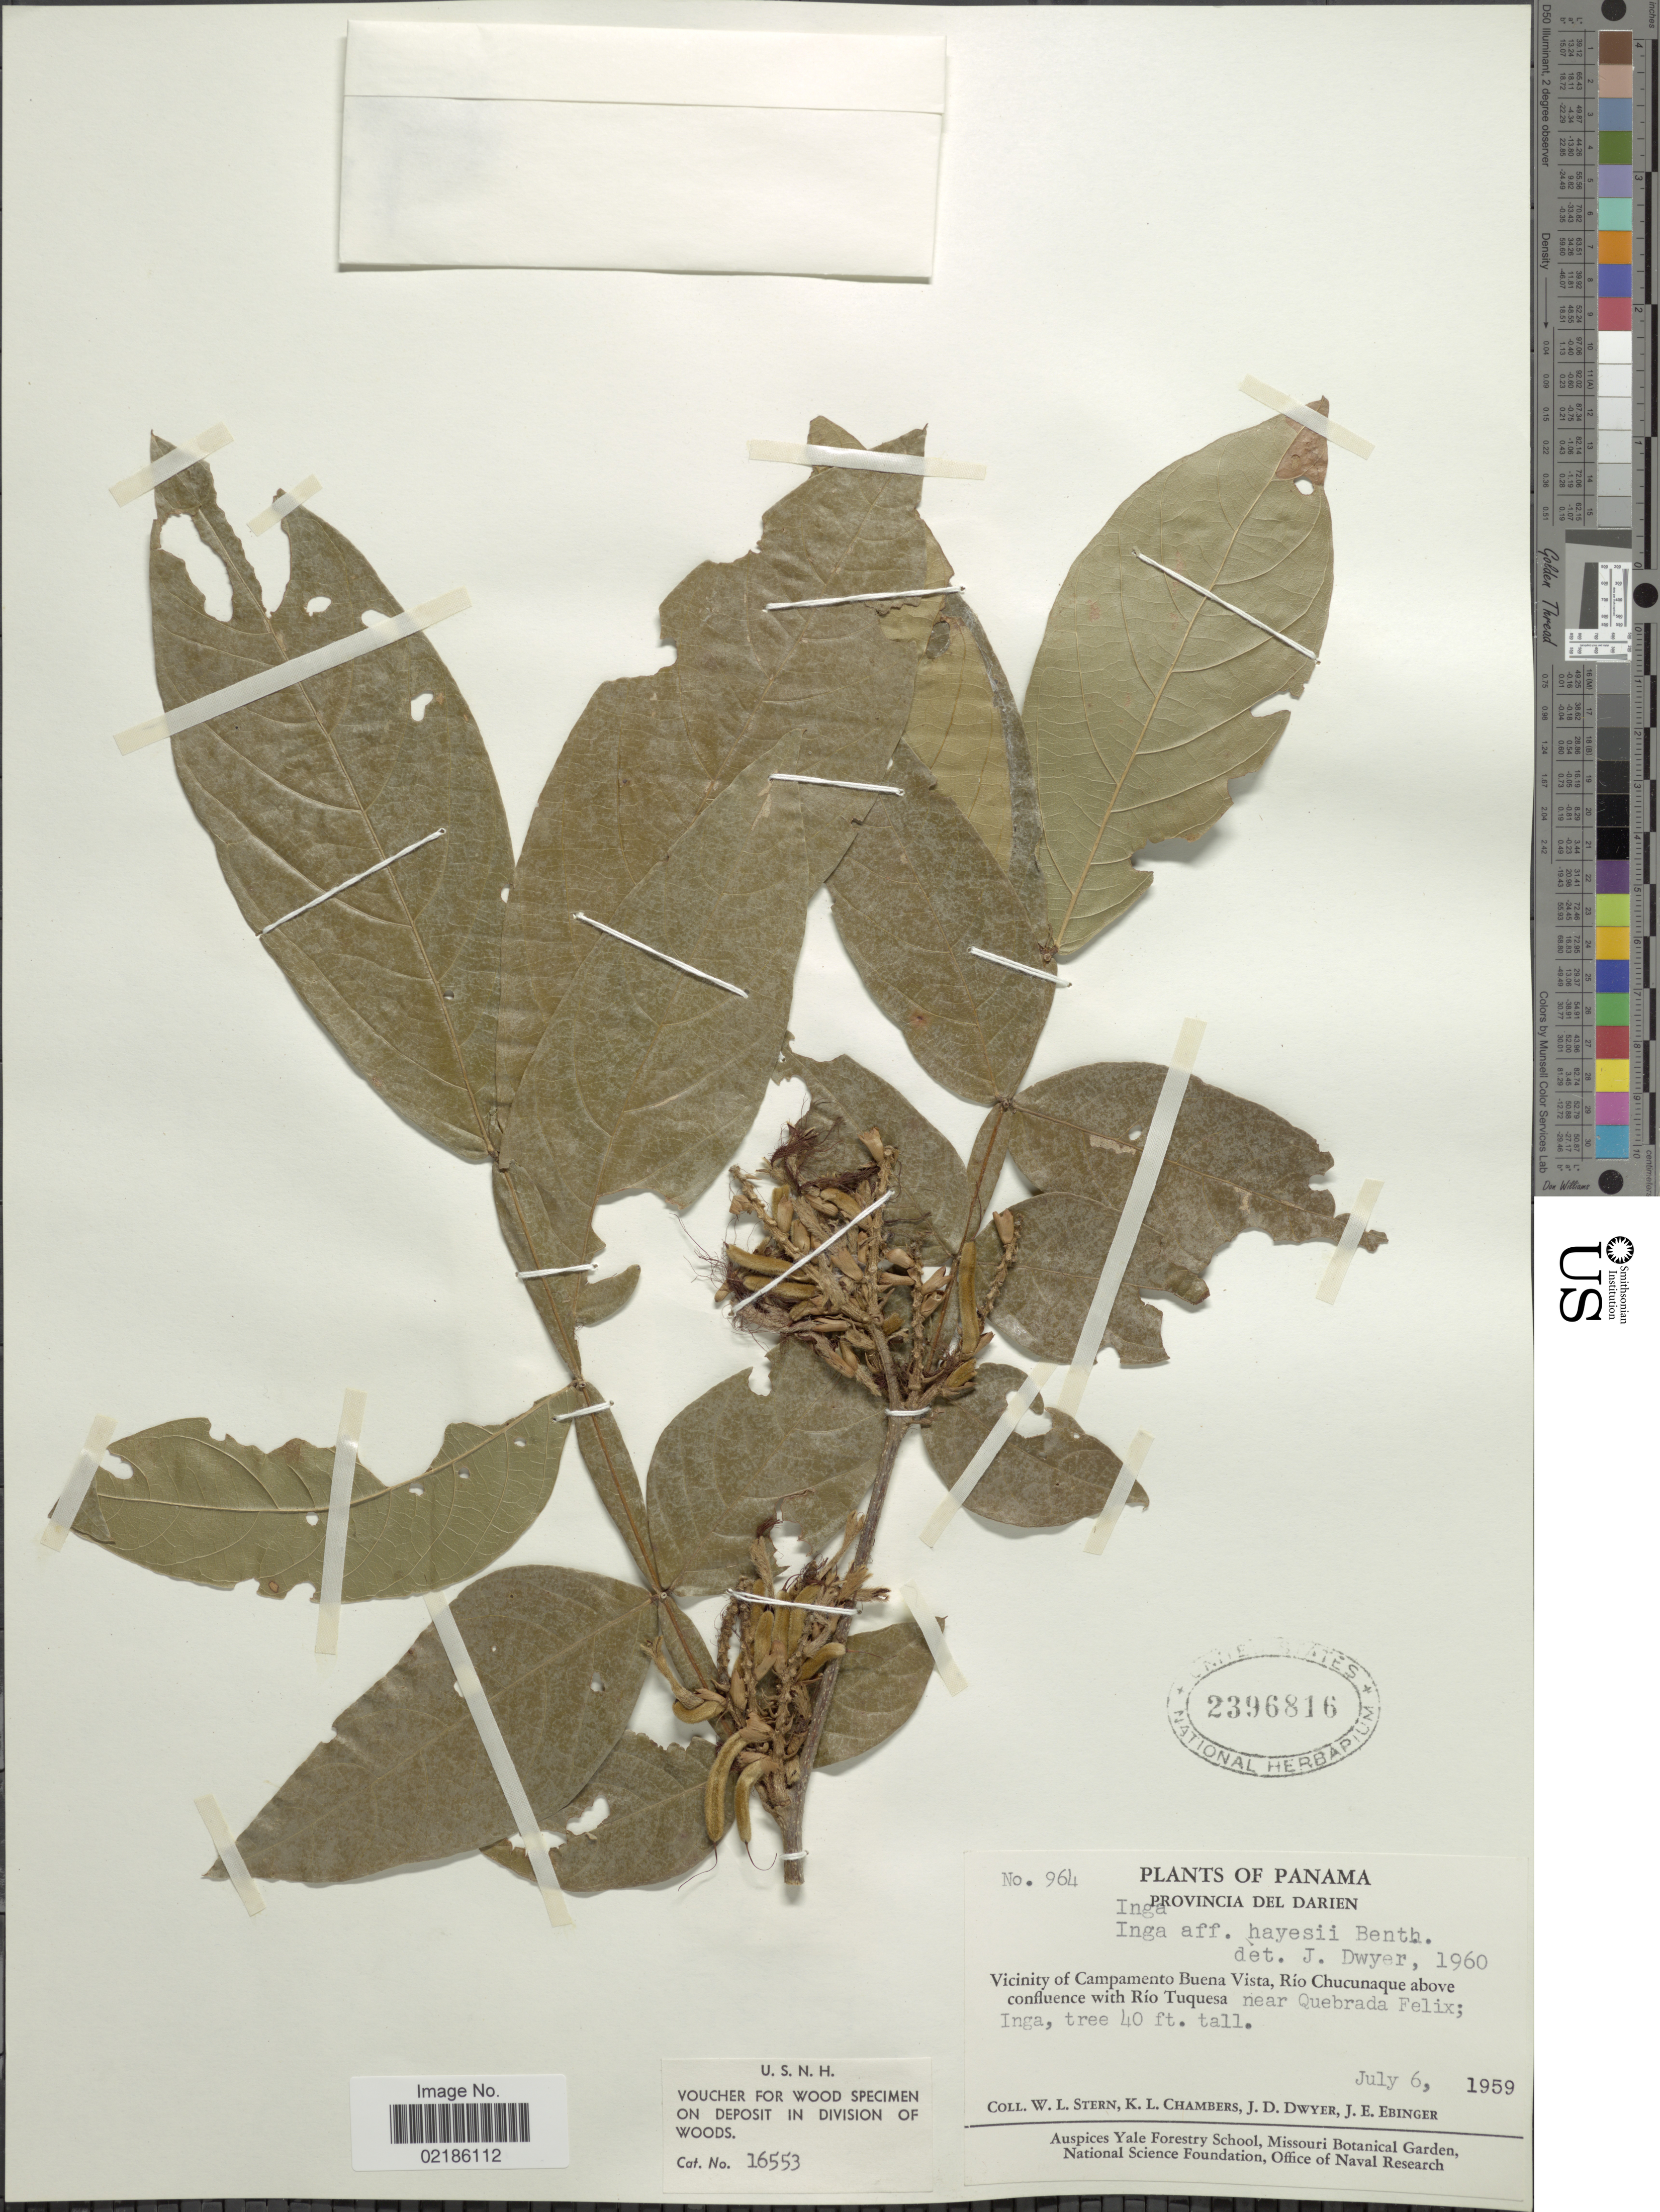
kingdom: Plantae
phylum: Tracheophyta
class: Magnoliopsida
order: Fabales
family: Fabaceae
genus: Inga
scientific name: Inga hayesii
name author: Benth.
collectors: W. L. Stern, K. Chambers, J. D. Dwyer & J. Ebinger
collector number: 964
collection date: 1959-07-06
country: Panama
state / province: Darién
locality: Vicinity of Campamento Buena Vista, Rio Chucunaque above confluence with Rio Tuquesa near Quebrada Felix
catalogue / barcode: US 2396816